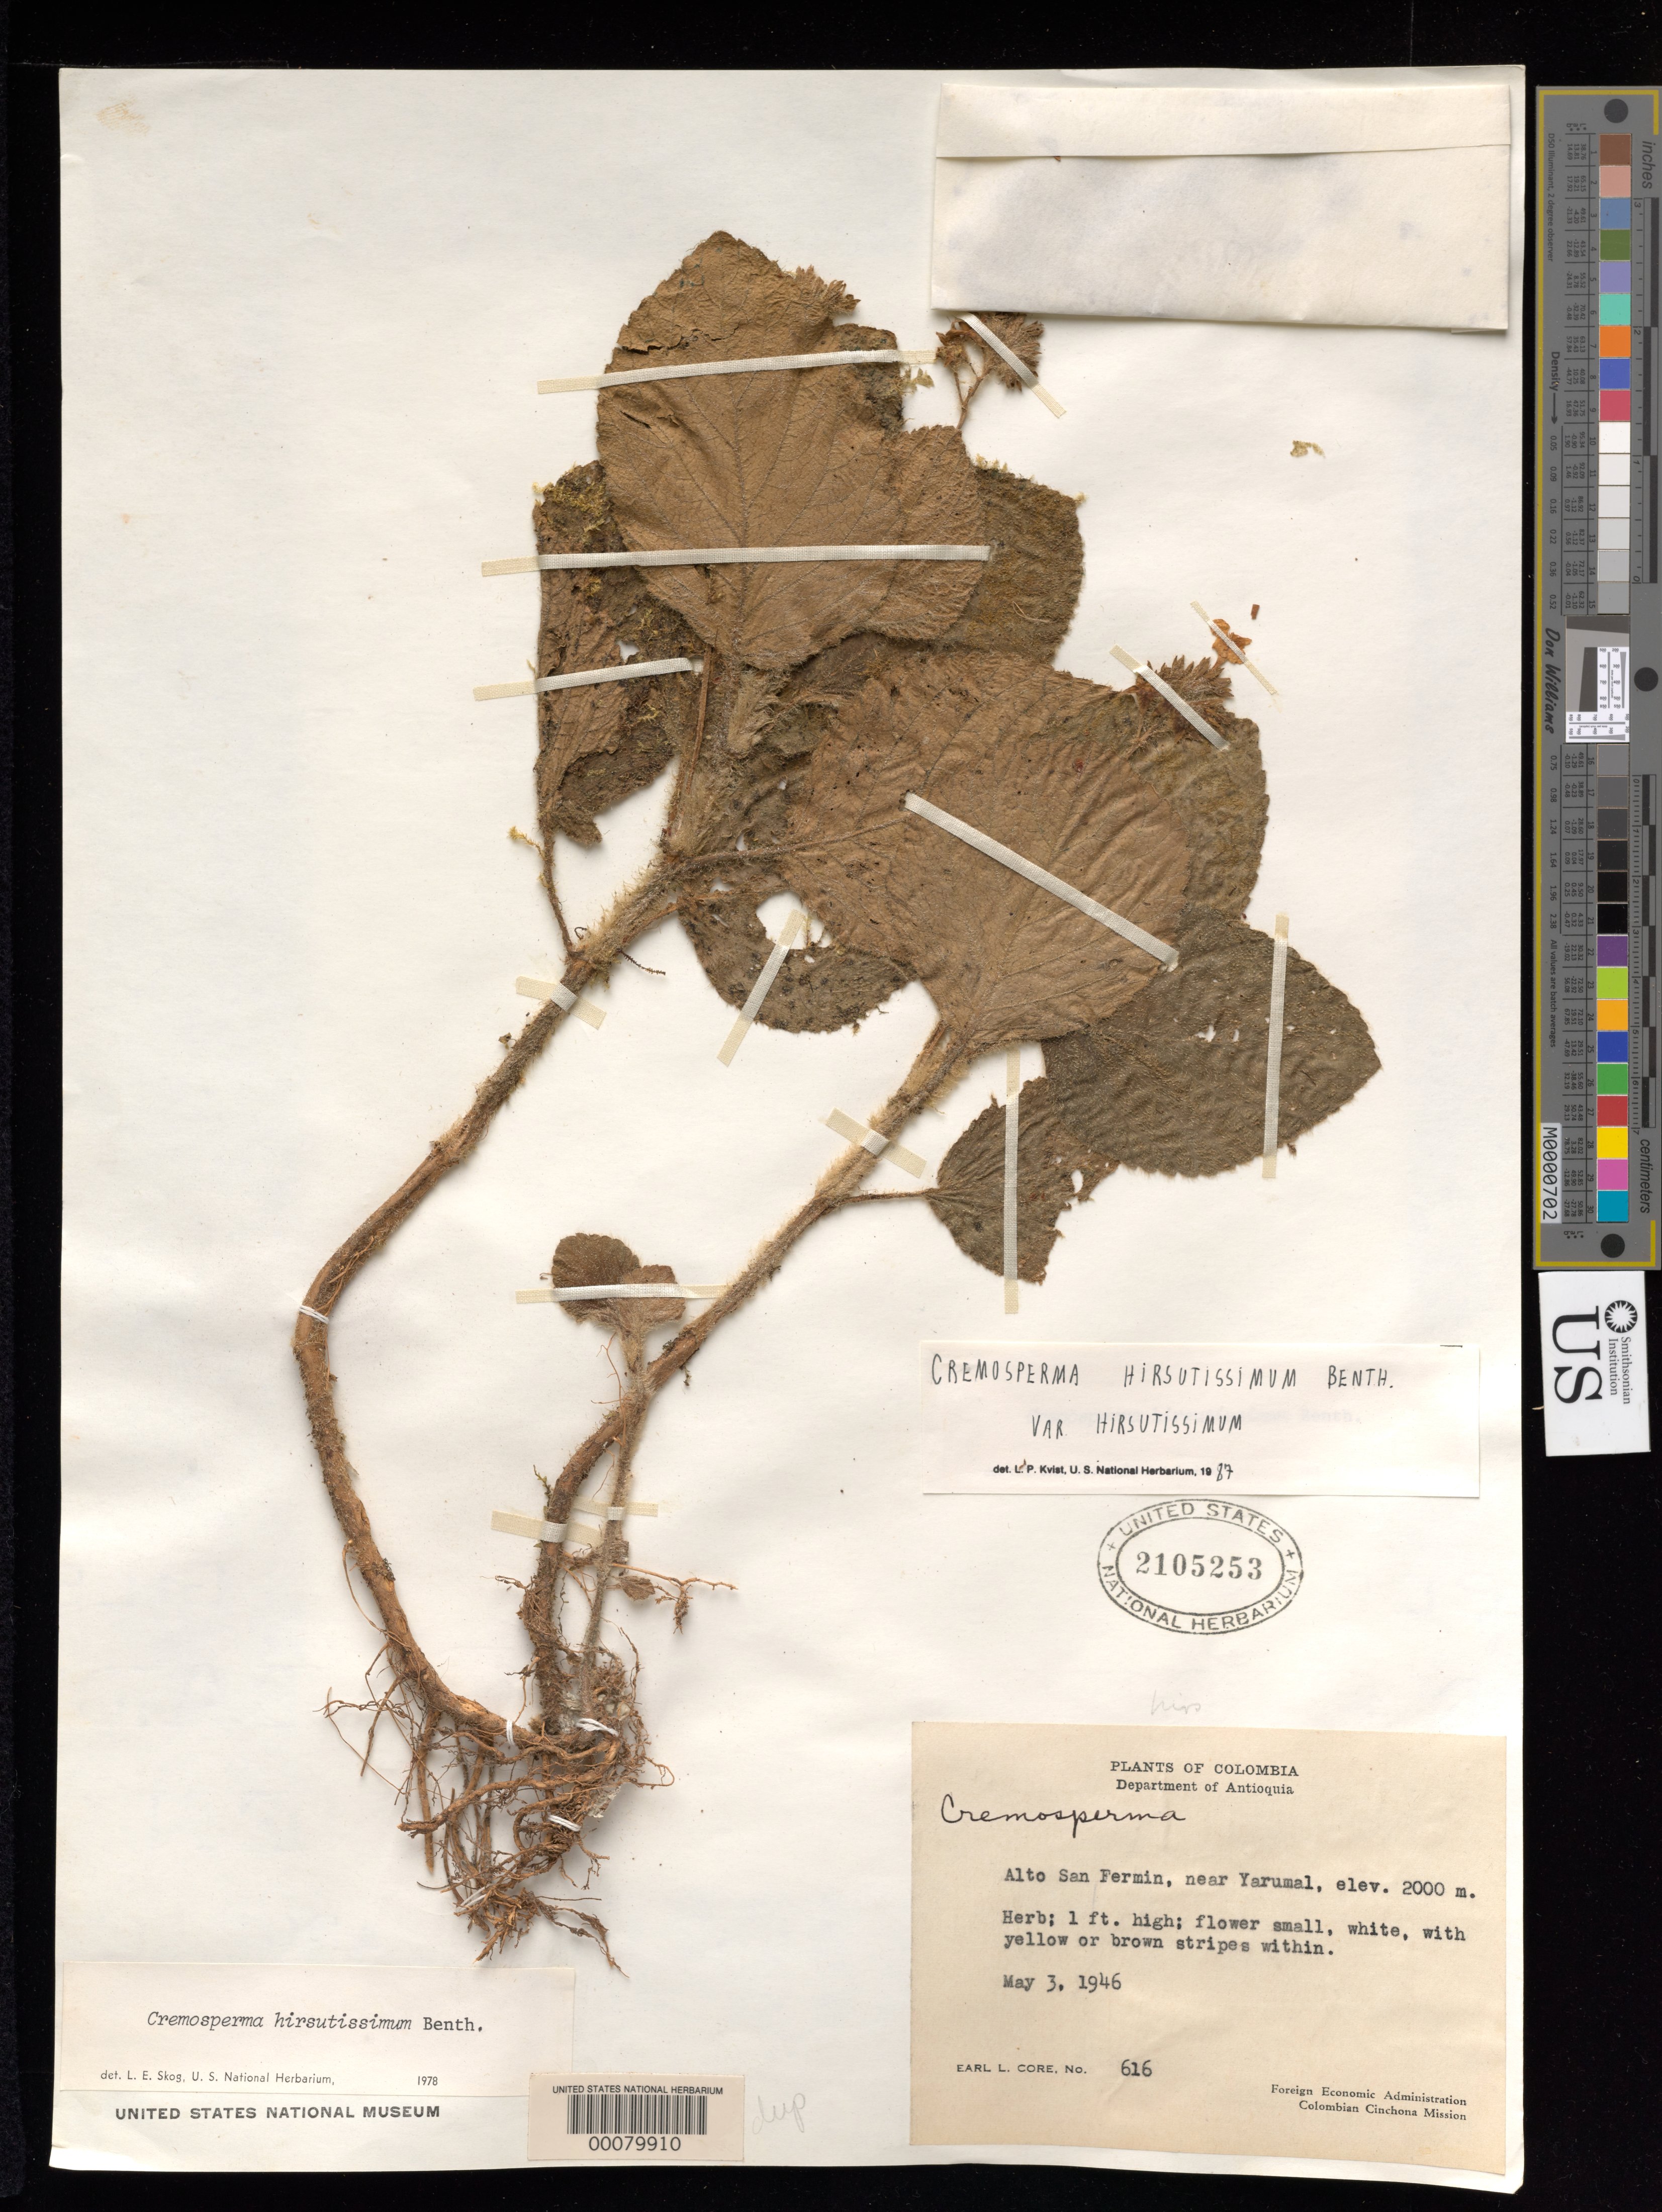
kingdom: Plantae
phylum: Tracheophyta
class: Magnoliopsida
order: Lamiales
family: Gesneriaceae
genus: Cremosperma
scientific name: Cremosperma hirsutissimum var. hirsutissimum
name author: Benth.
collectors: E. L. Core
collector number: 616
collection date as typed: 03 May 1946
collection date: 1946-05-03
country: Colombia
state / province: Antioquia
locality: Alto San Fermin, near Yarumal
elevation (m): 2000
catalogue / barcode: US 2105253